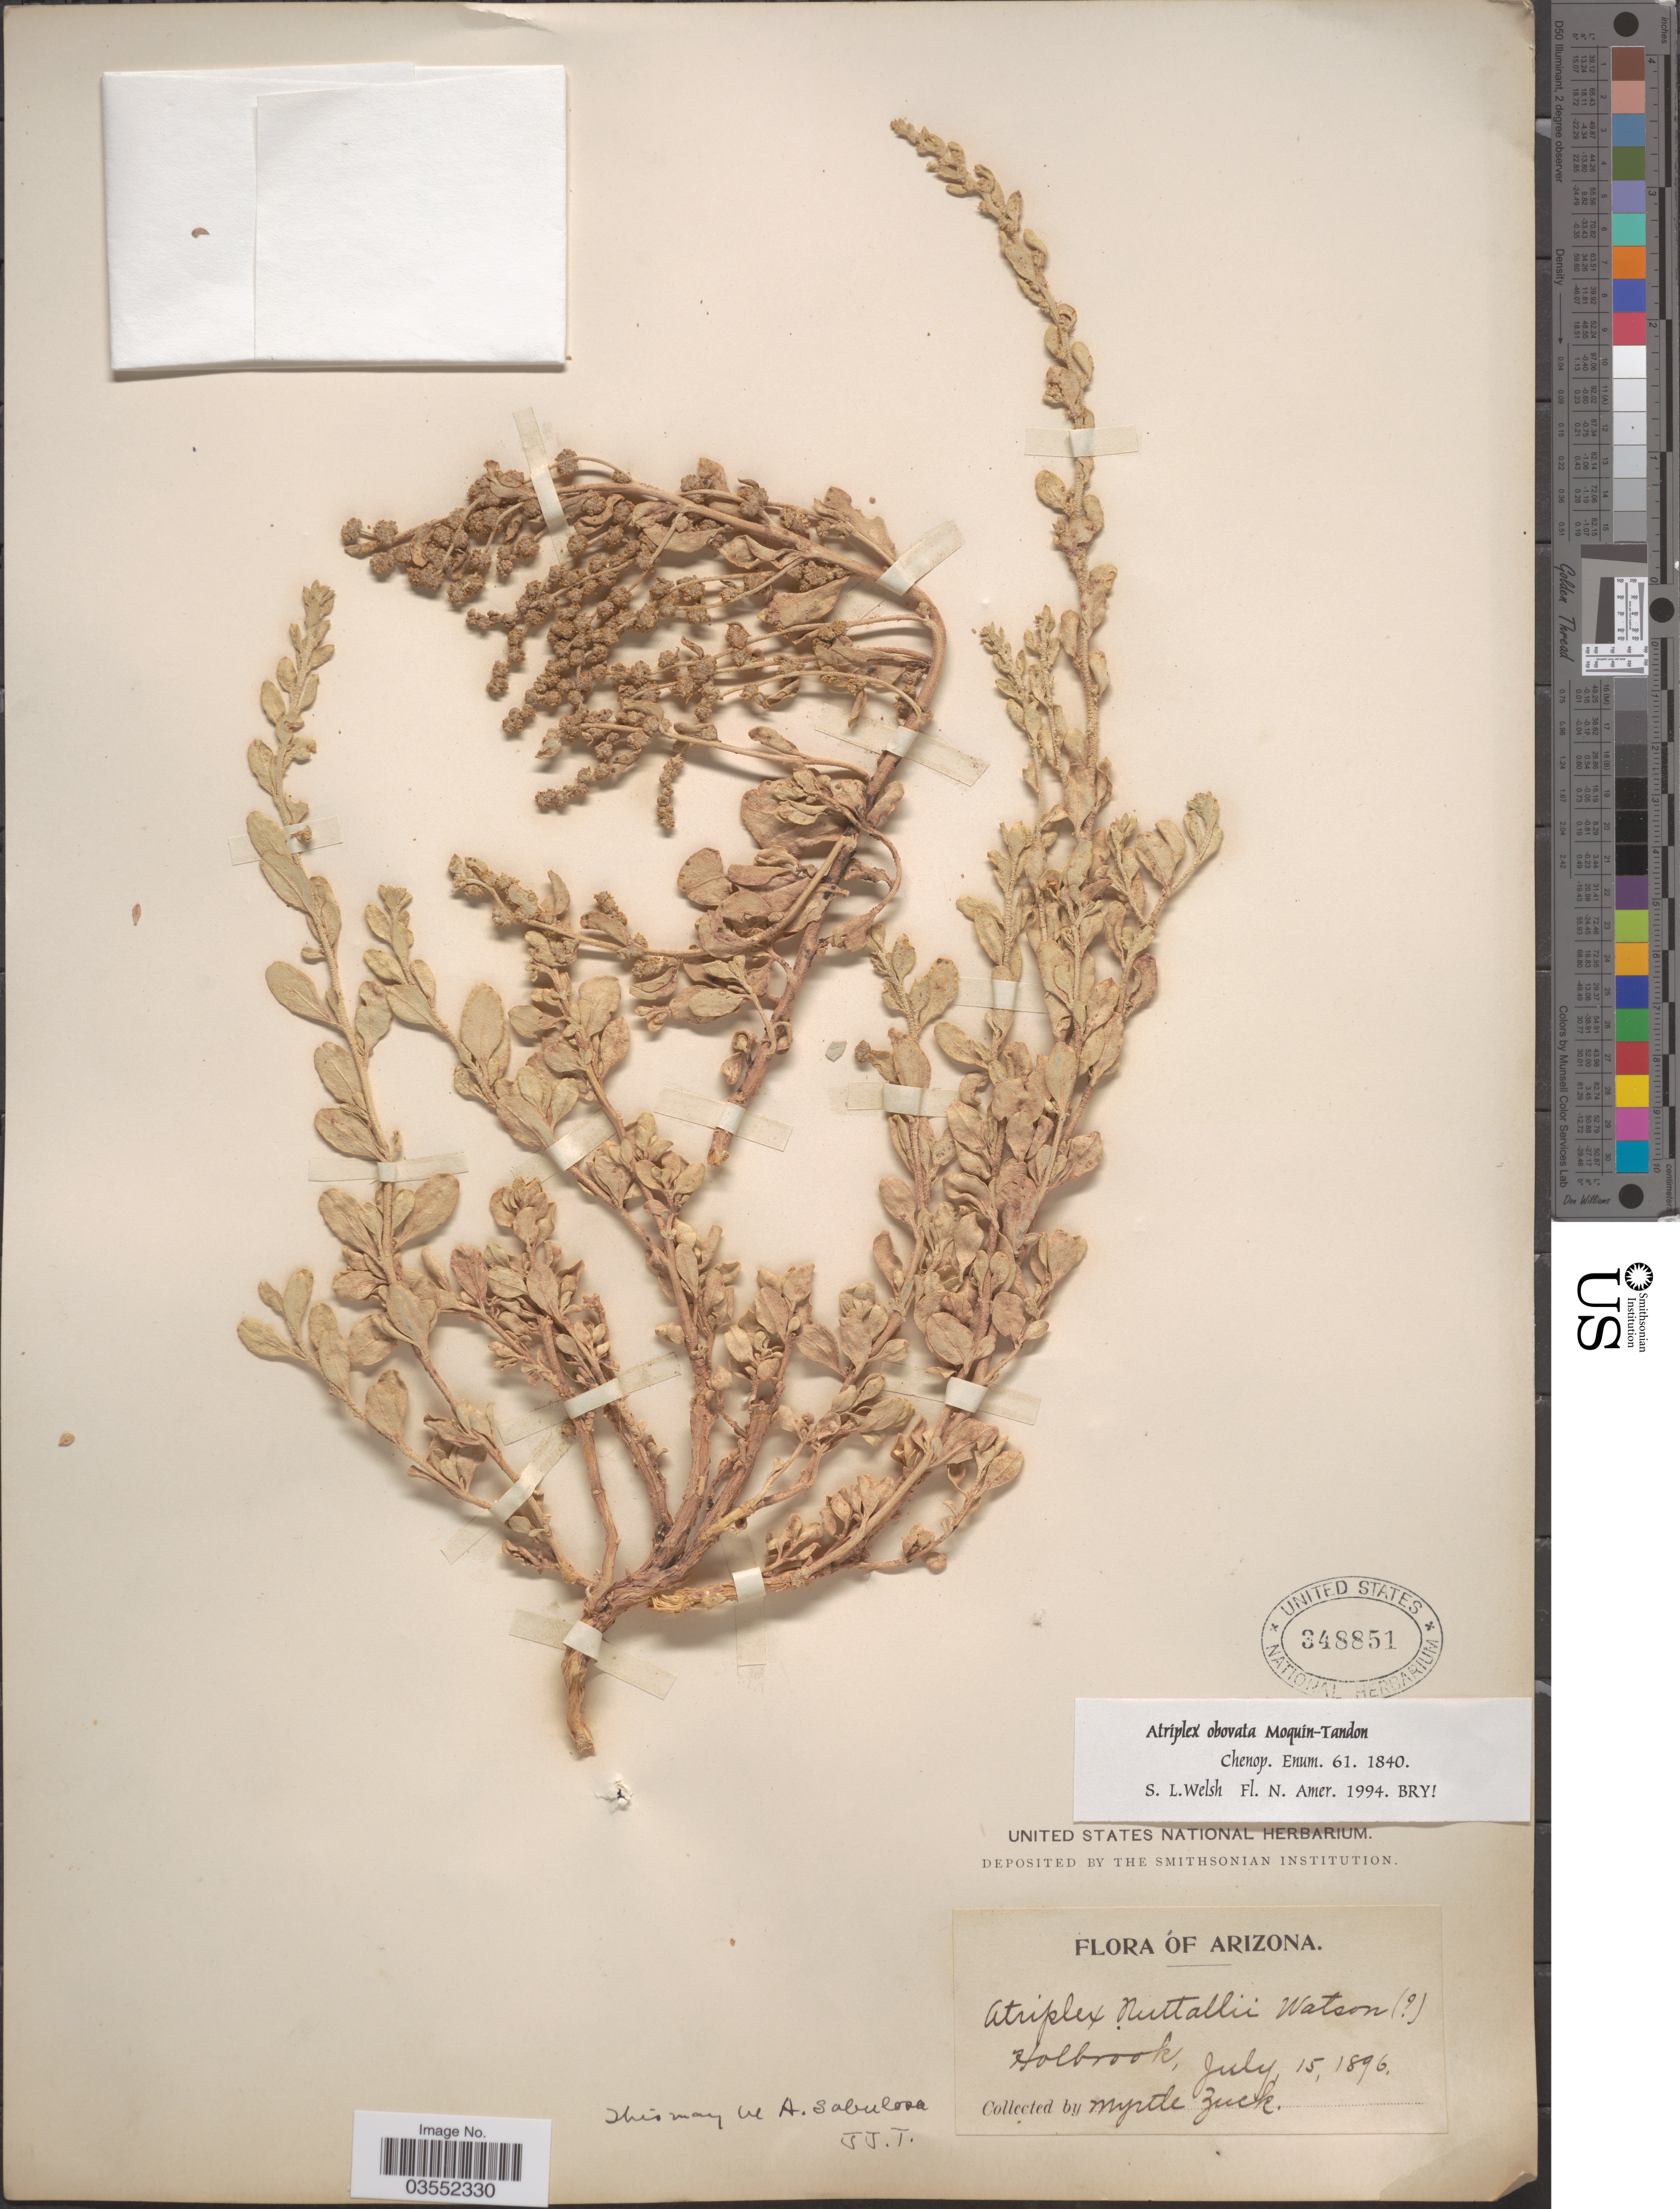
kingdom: Plantae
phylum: Tracheophyta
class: Magnoliopsida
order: Caryophyllales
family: Amaranthaceae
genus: Atriplex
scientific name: Atriplex obovata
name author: Moq.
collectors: M. Zuck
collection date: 1896-07-15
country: United States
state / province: Arizona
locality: Holbrook.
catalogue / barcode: US 348851